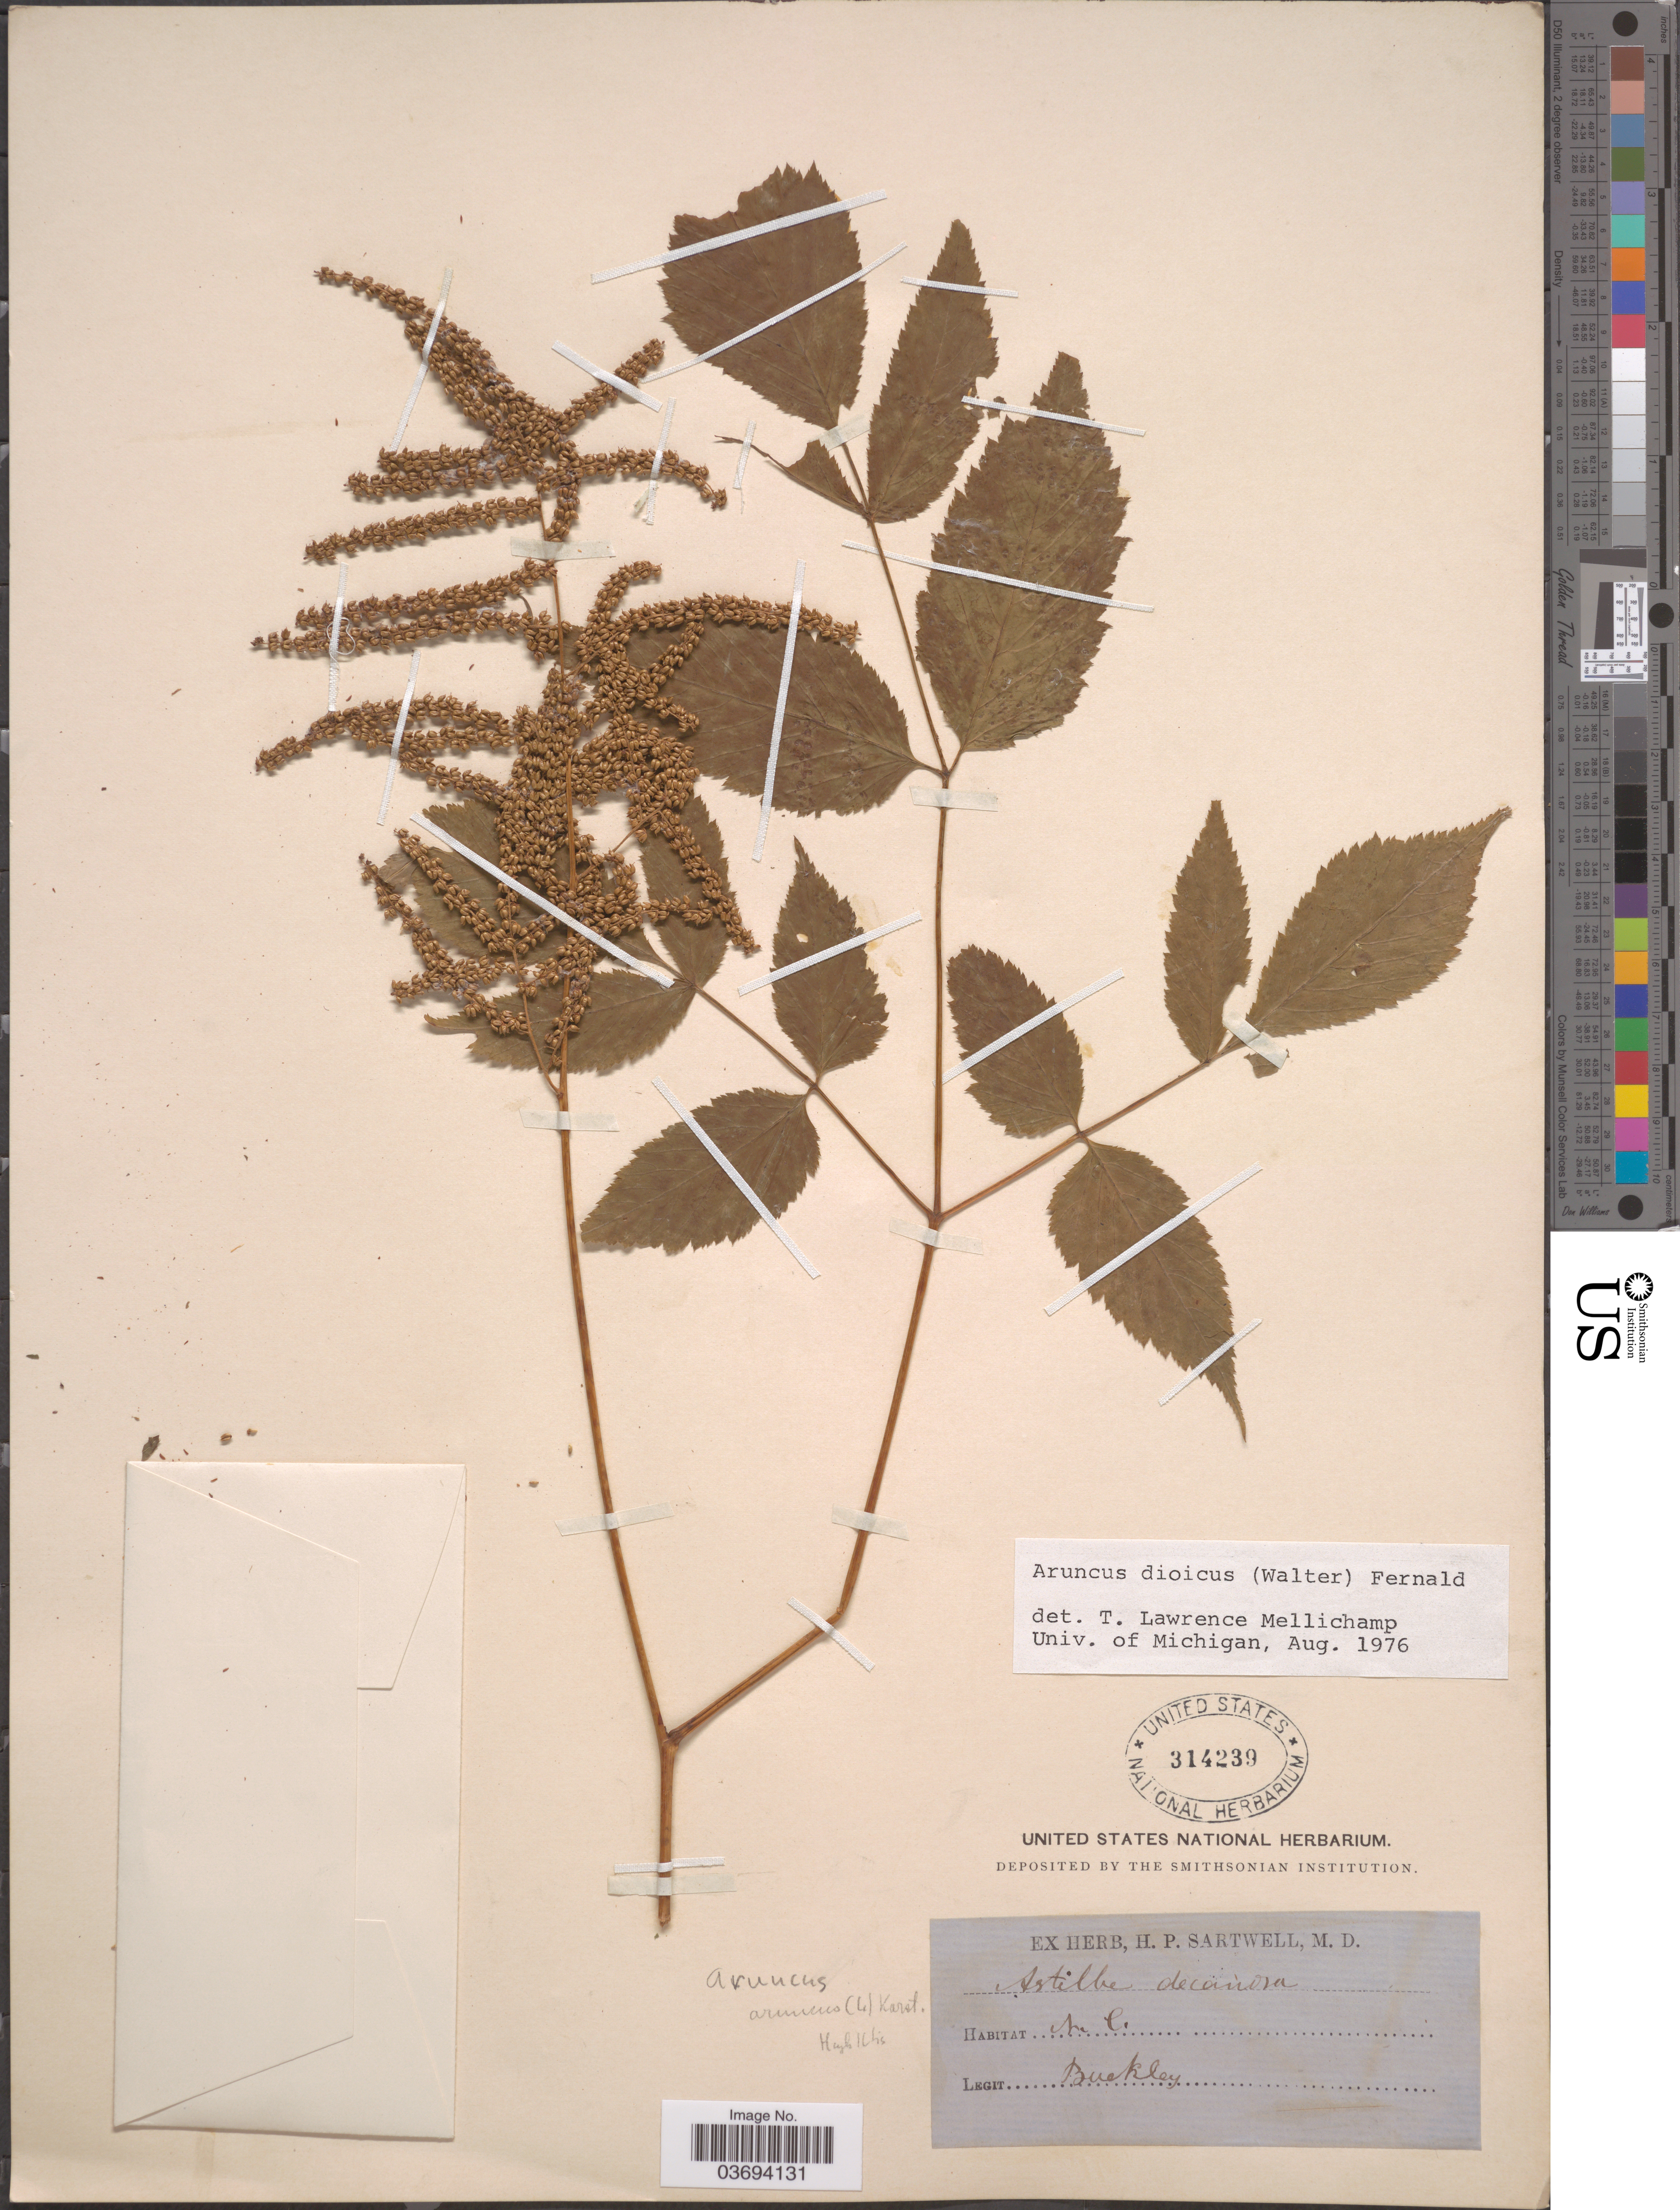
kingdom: Plantae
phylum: Tracheophyta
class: Magnoliopsida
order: Rosales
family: Rosaceae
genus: Aruncus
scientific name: Aruncus dioicus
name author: (Walter) Fernald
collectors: -- Buckley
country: United States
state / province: North Carolina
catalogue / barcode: US 314239